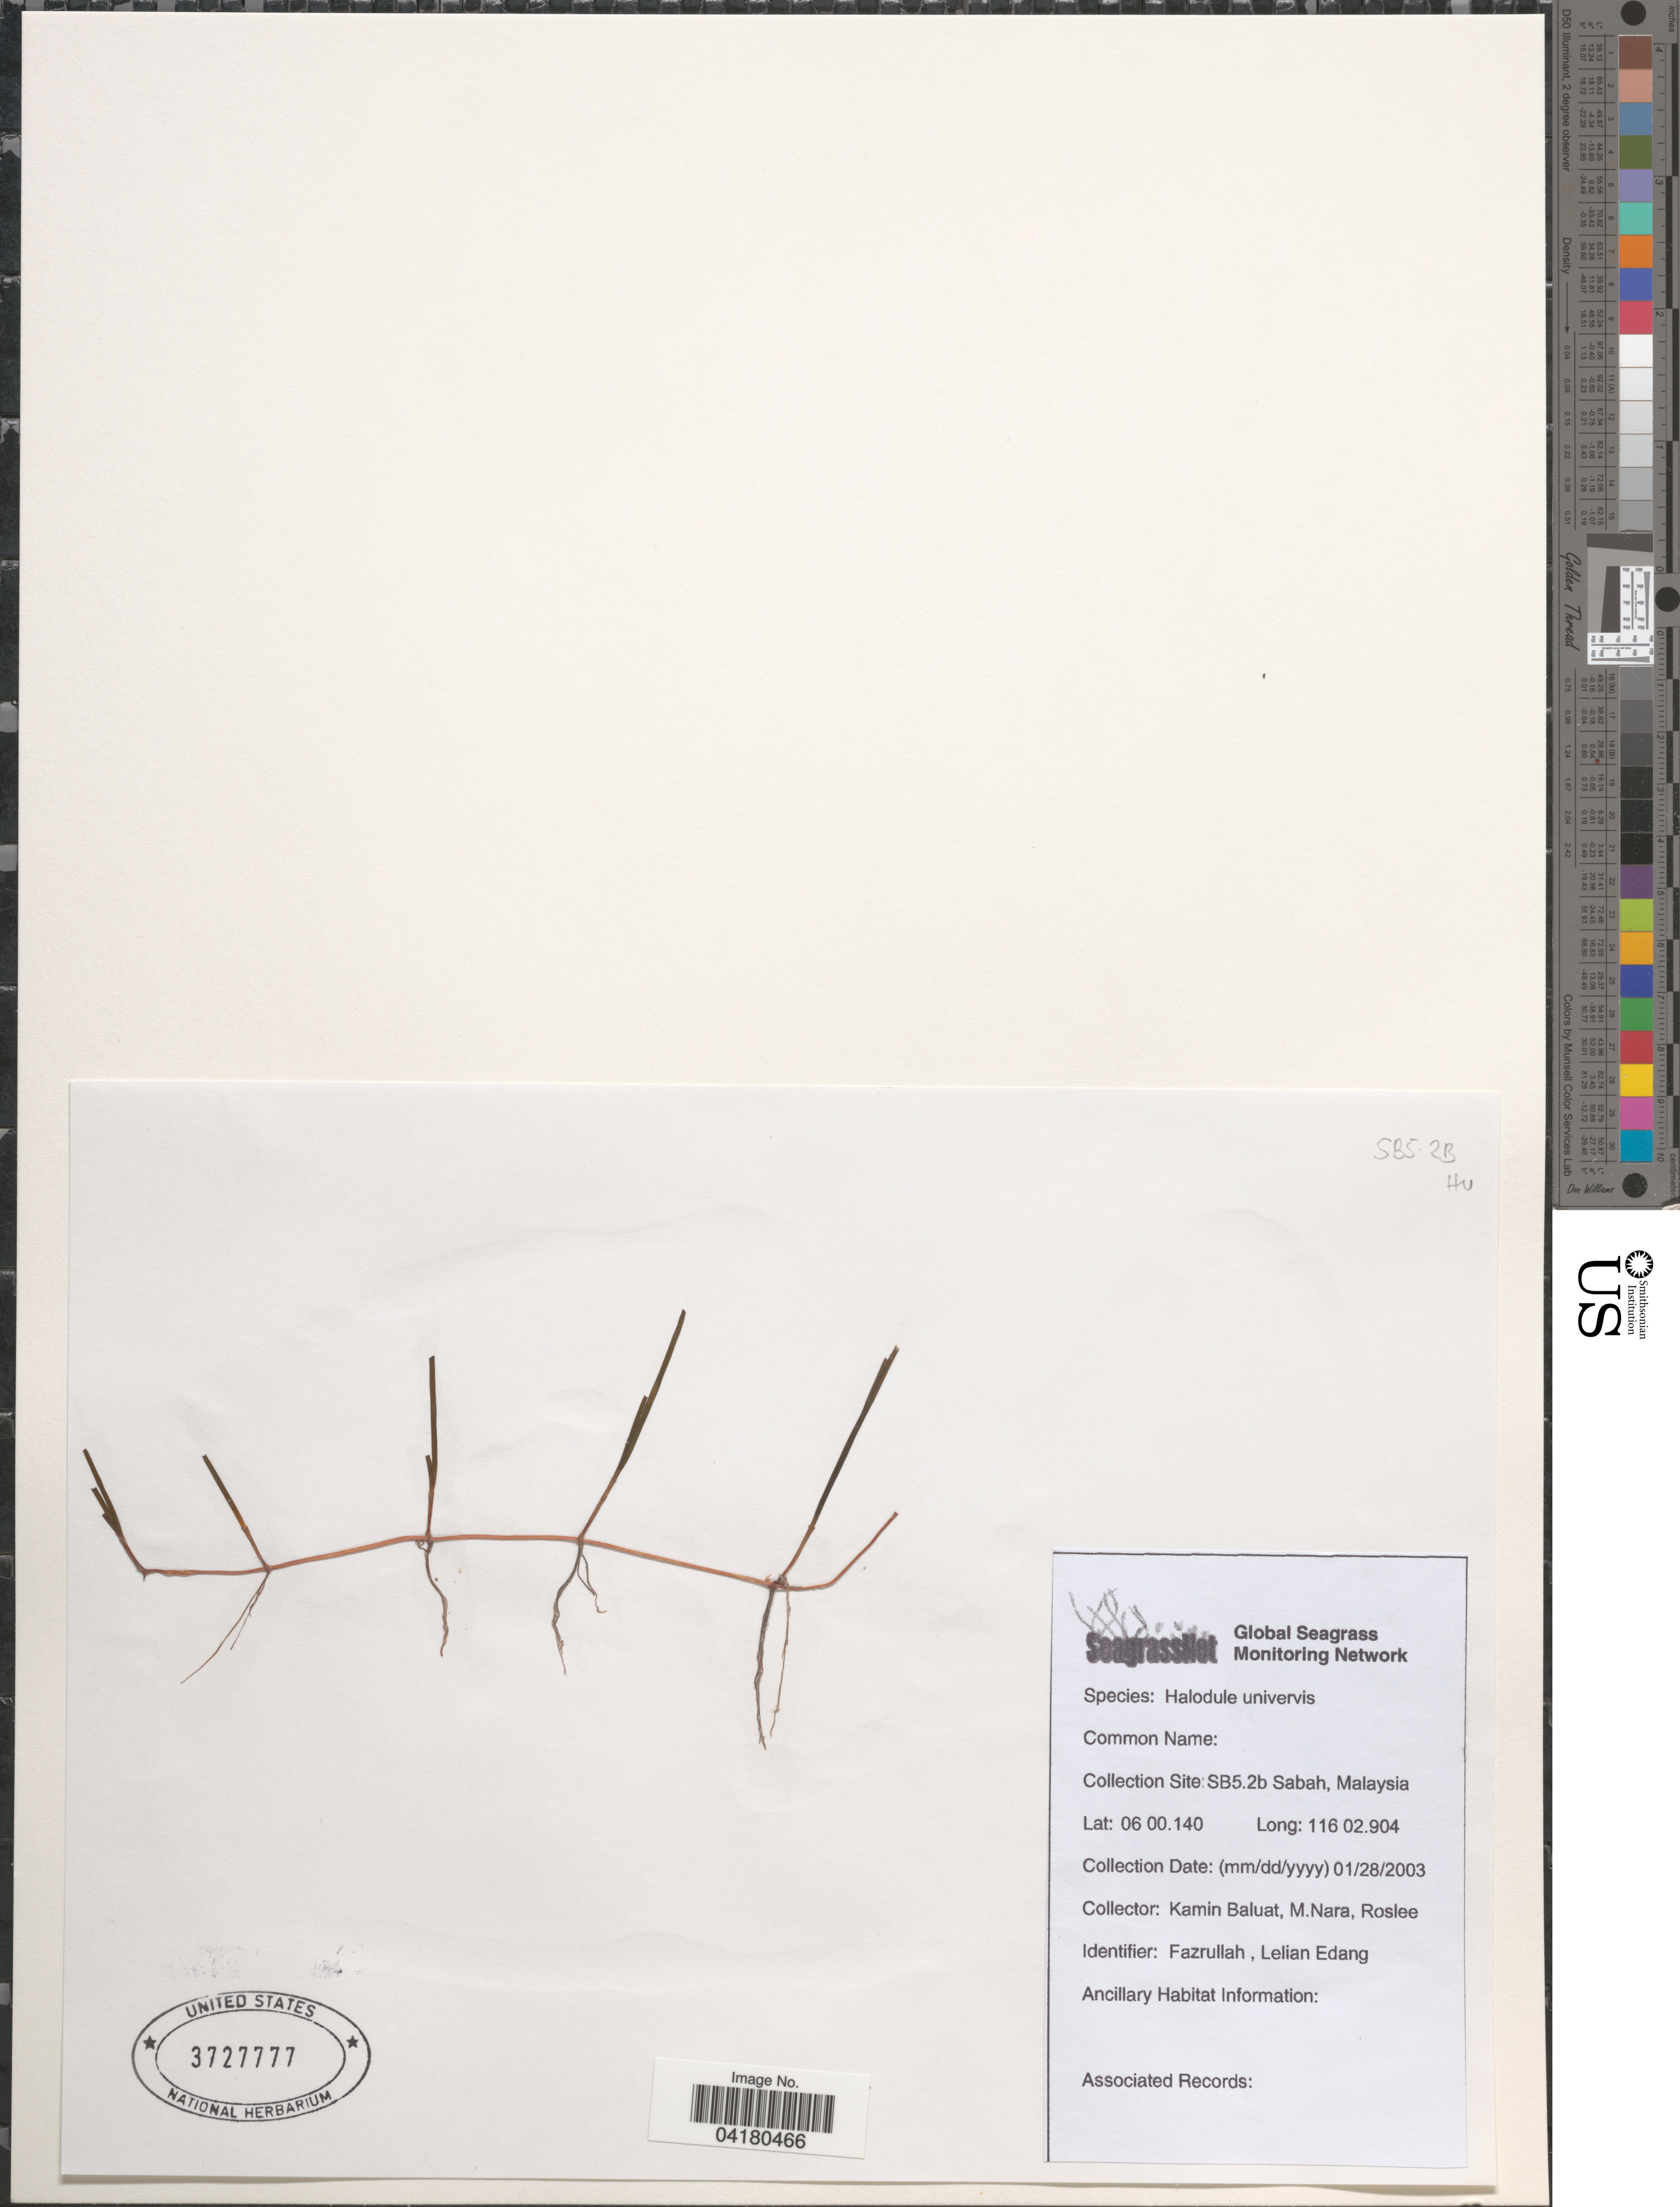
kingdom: Plantae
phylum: Tracheophyta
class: Liliopsida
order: Alismatales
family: Cymodoceaceae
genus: Halodule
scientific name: Halodule uninervis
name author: (Forssk.) Asch.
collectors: K. Baluat, M. Nara & Roslee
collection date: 2003-01-28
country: Malaysia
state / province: Sabah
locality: Collection Site: SB5.2b.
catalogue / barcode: US 3727777